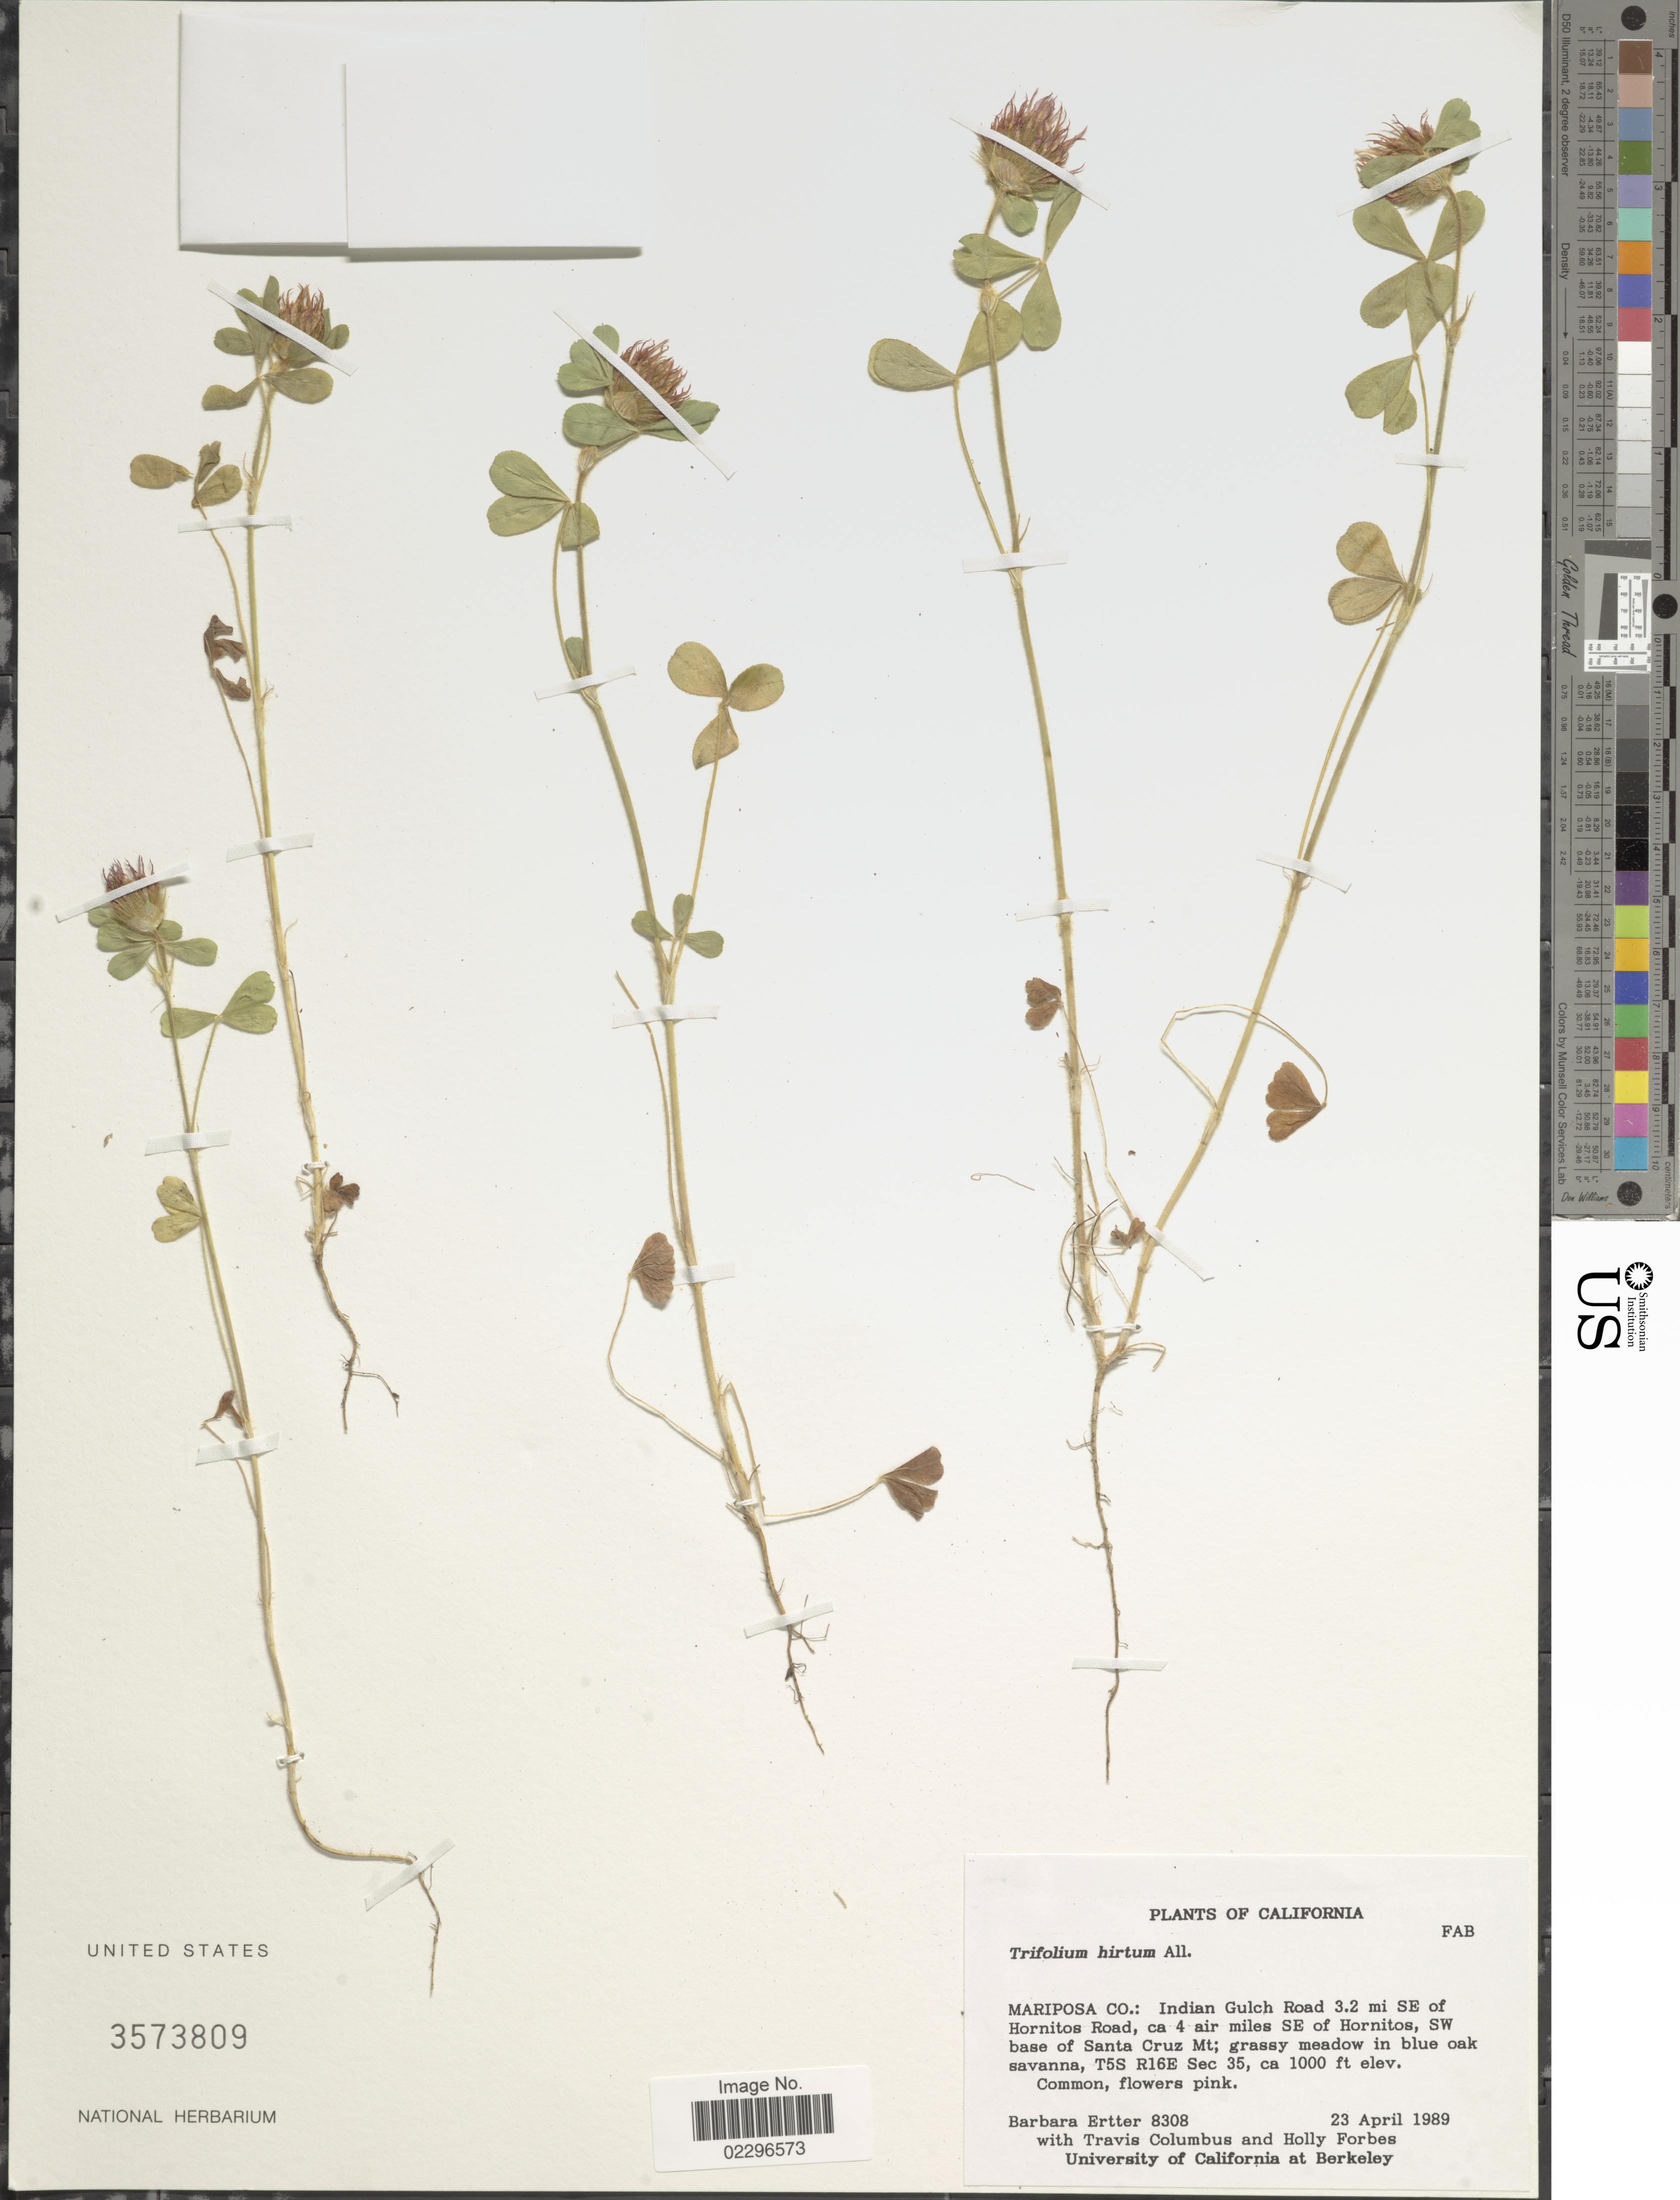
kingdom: Plantae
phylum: Tracheophyta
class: Magnoliopsida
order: Fabales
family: Fabaceae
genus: Trifolium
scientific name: Trifolium hirtum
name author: All.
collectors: B. Ertter, T. Columbus & H. Forbes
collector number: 8308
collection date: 1989-04-23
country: United States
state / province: California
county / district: Mariposa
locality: Mariposa Co.: Indian Gulch Road 3.2 mi SE of Hornitos Road, 4 air miles SE of Hornitos, SW base of Santa Cruz Mt,. T5S R16E Sec 35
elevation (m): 305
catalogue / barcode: US 3573809